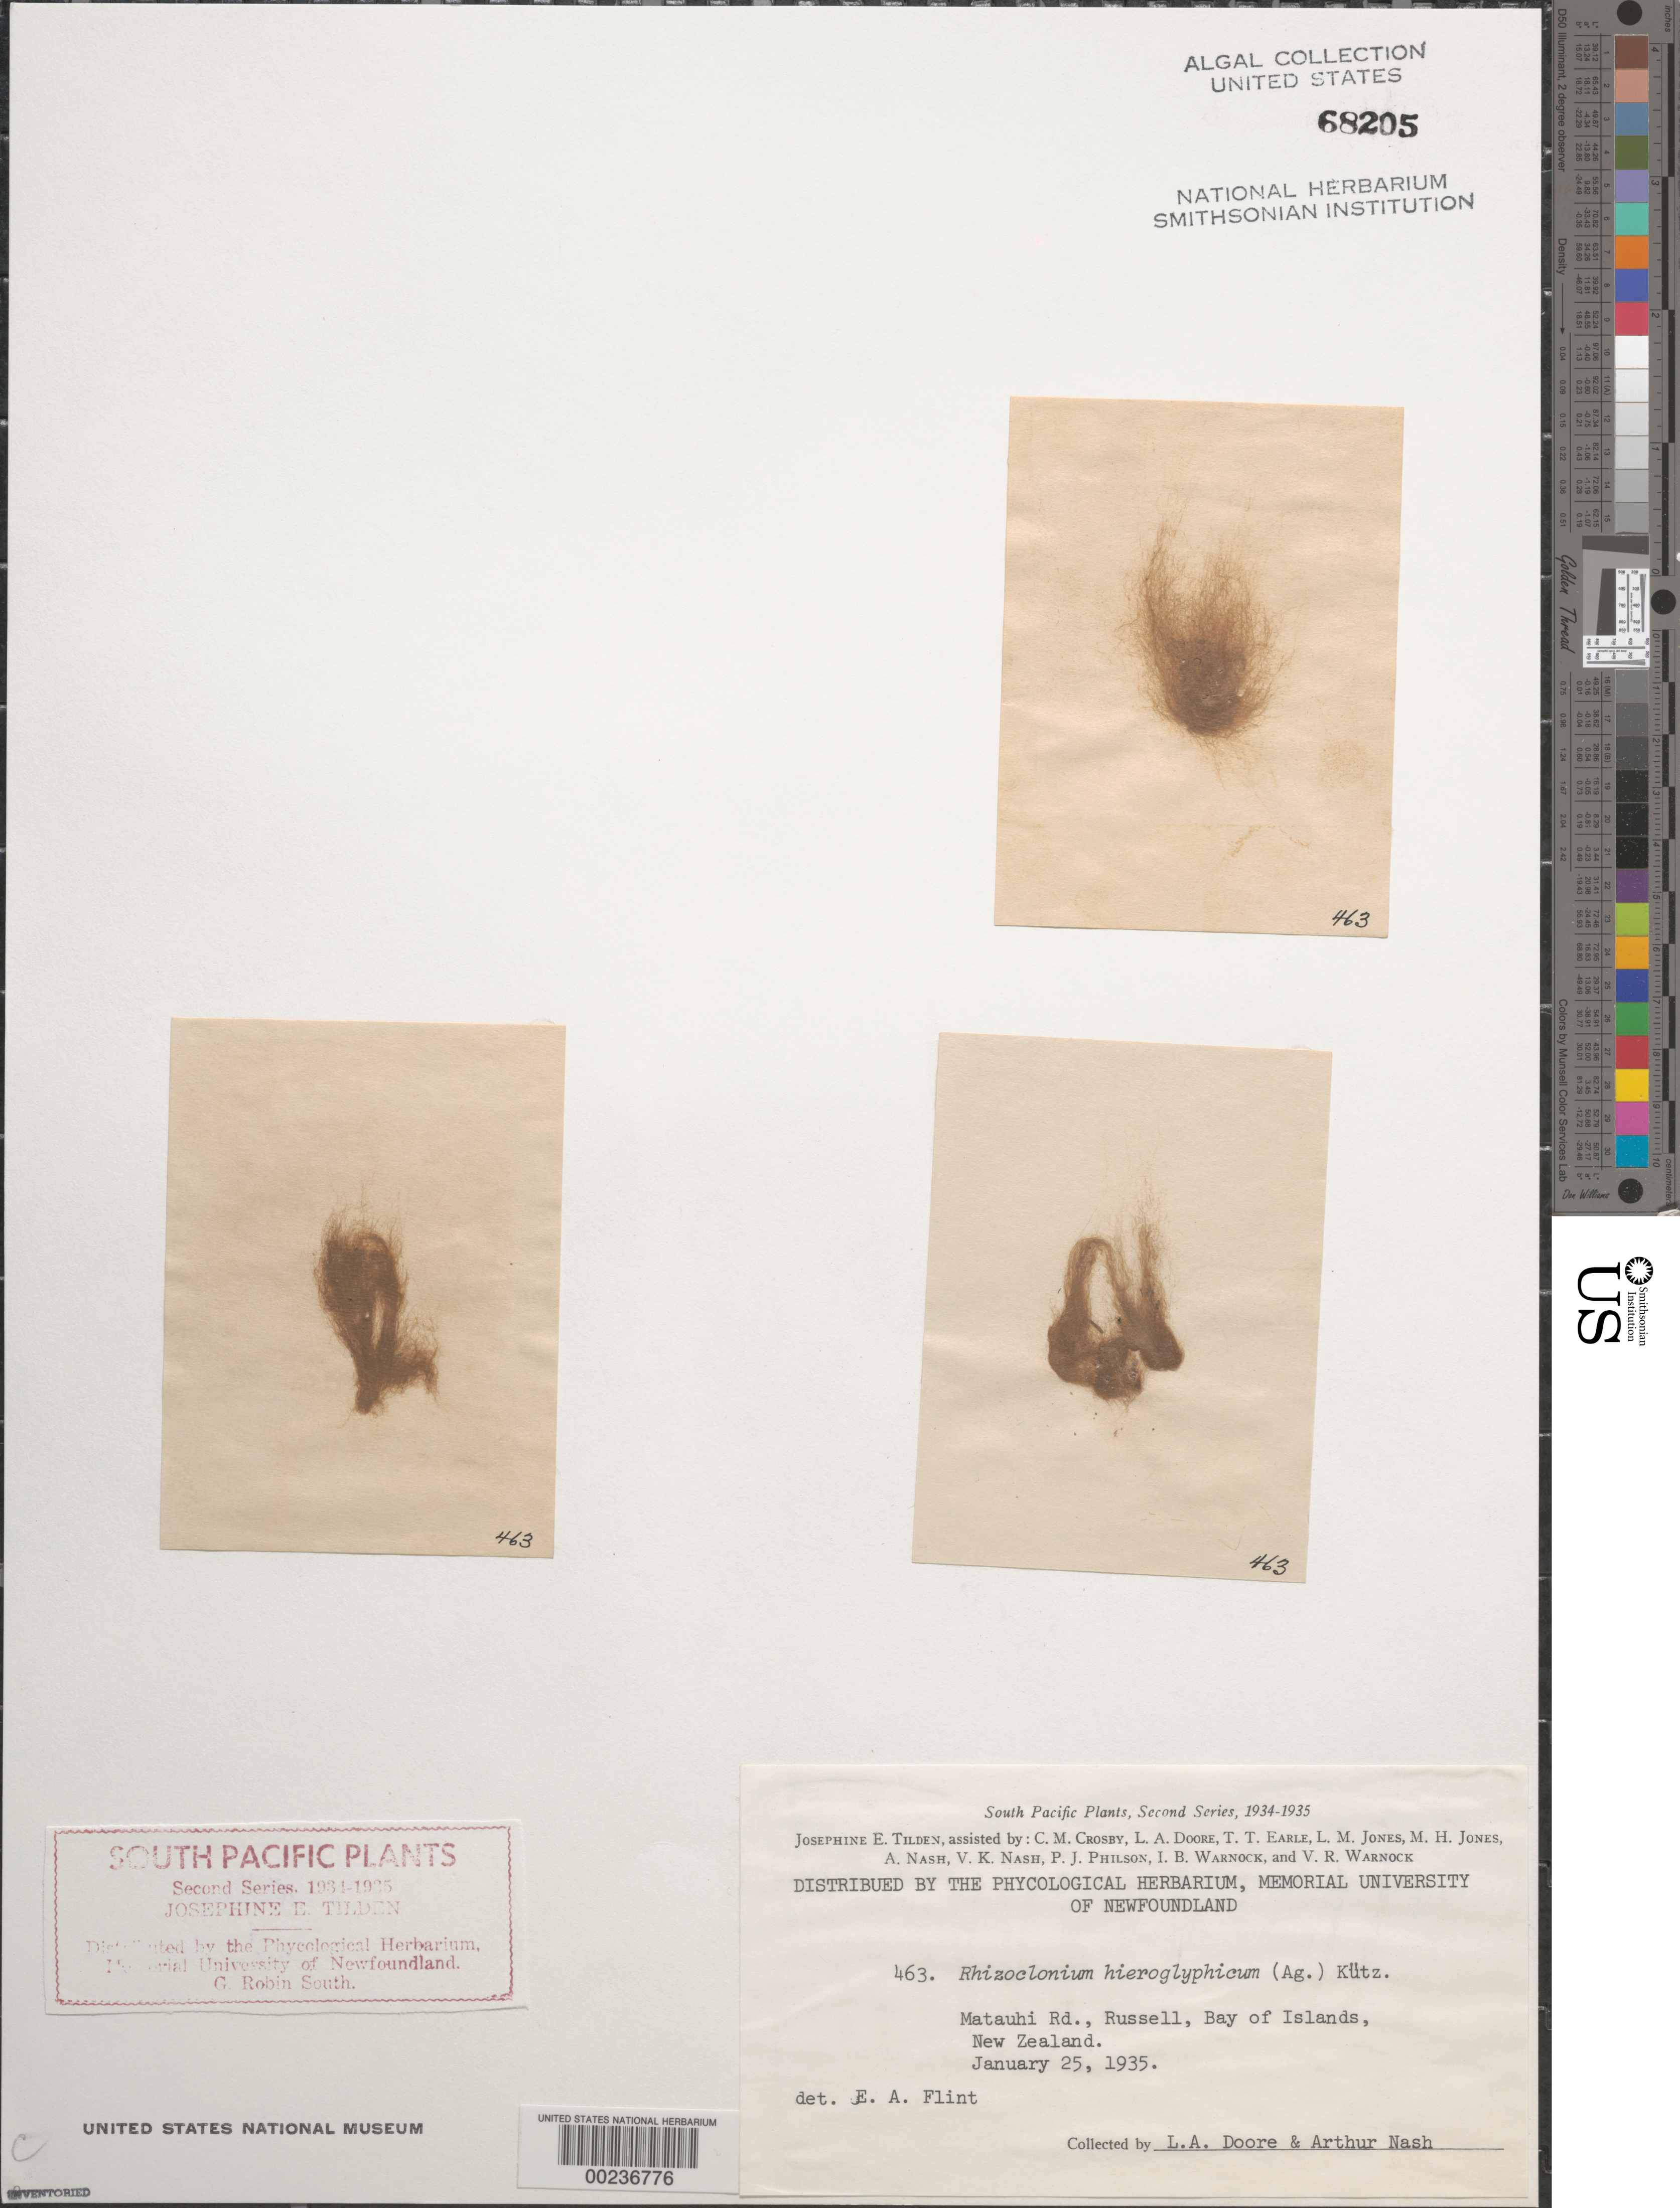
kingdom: Plantae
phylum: Chlorophyta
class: Ulvophyceae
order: Cladophorales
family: Cladophoraceae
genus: Rhizoclonium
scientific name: Rhizoclonium hieroglyphicum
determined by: Flint, E. A.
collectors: L. Doore & A. Nash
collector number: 463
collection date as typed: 25 Jan 1935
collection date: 1935-01-25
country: New Zealand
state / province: Northland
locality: Russell, bay of islands, matauhi road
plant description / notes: Tilden, South Pacific Plants, Second Series, 1934-1935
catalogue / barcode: US 68205